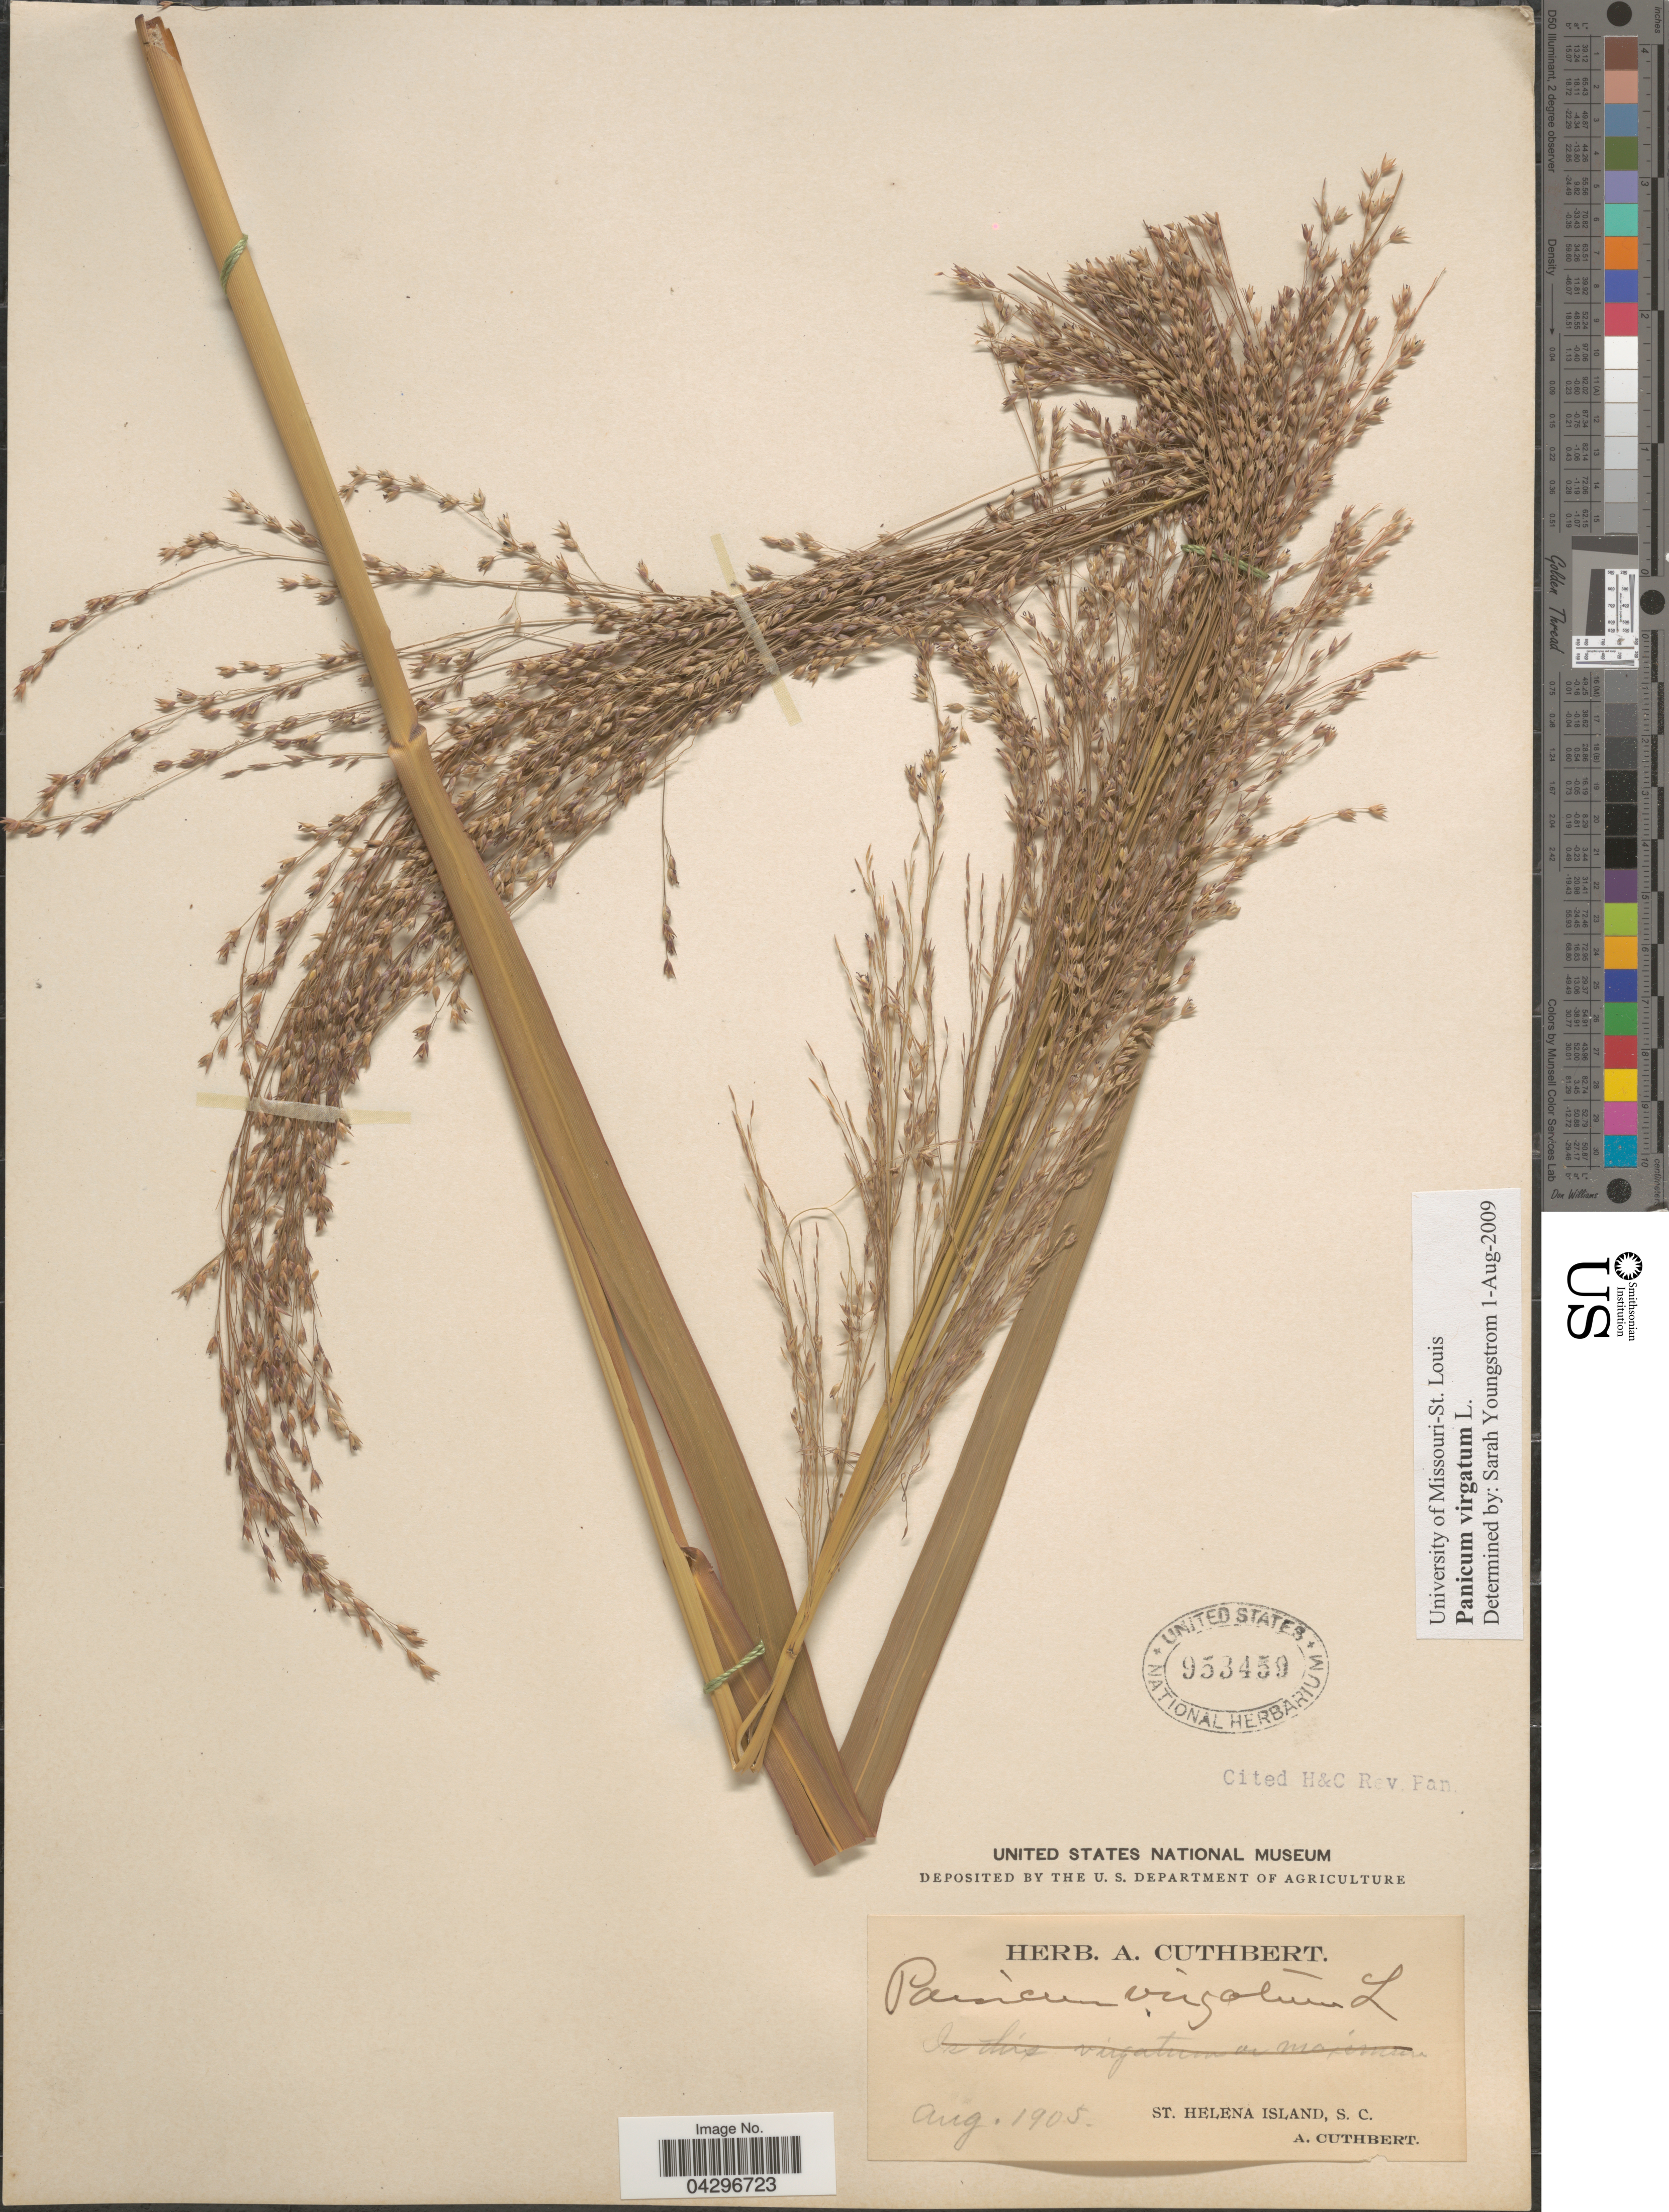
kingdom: Plantae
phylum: Tracheophyta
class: Liliopsida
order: Poales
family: Poaceae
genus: Panicum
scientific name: Panicum virgatum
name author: L.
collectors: A. Cuthbert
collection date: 1905-08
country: United States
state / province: South Carolina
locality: St. Helena Island.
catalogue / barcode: US 953459